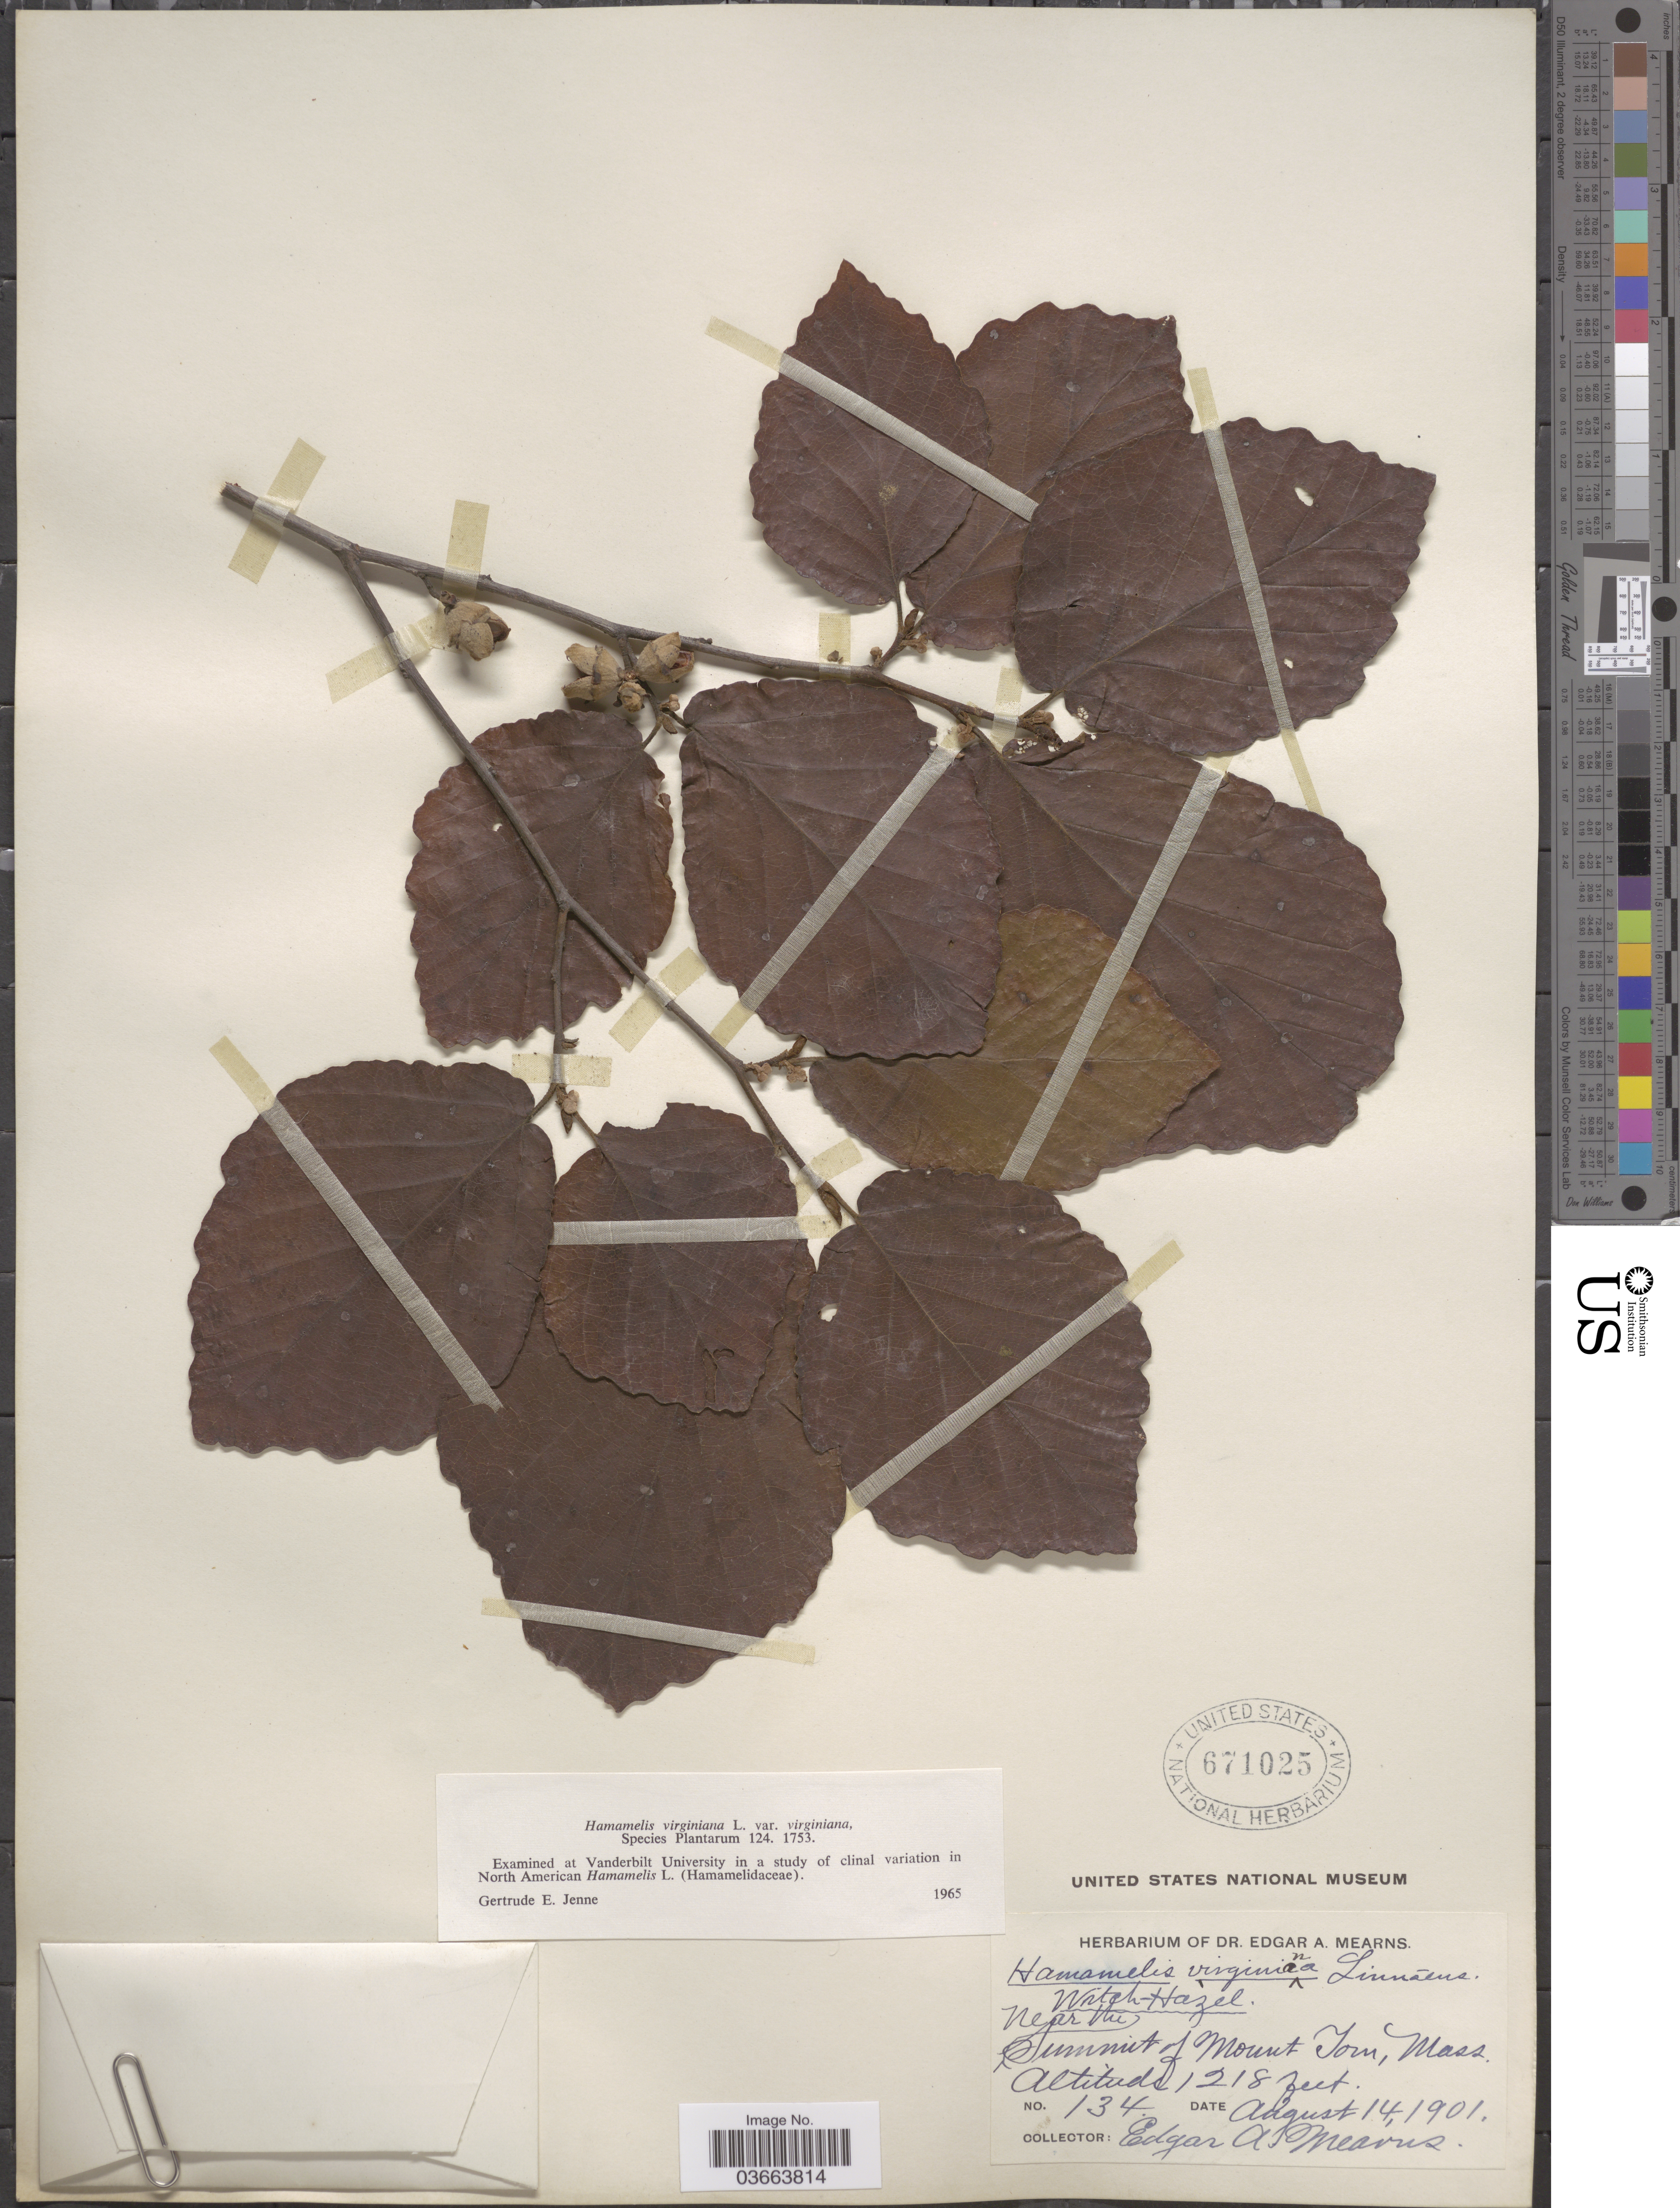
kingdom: Plantae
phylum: Tracheophyta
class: Magnoliopsida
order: Saxifragales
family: Hamamelidaceae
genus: Hamamelis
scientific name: Hamamelis virginiana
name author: L.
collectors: E. A. Mearns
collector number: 134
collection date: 1901-08-14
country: United States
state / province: Massachusetts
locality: Near the Summit of Mount Tom.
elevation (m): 371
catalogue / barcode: US 671025